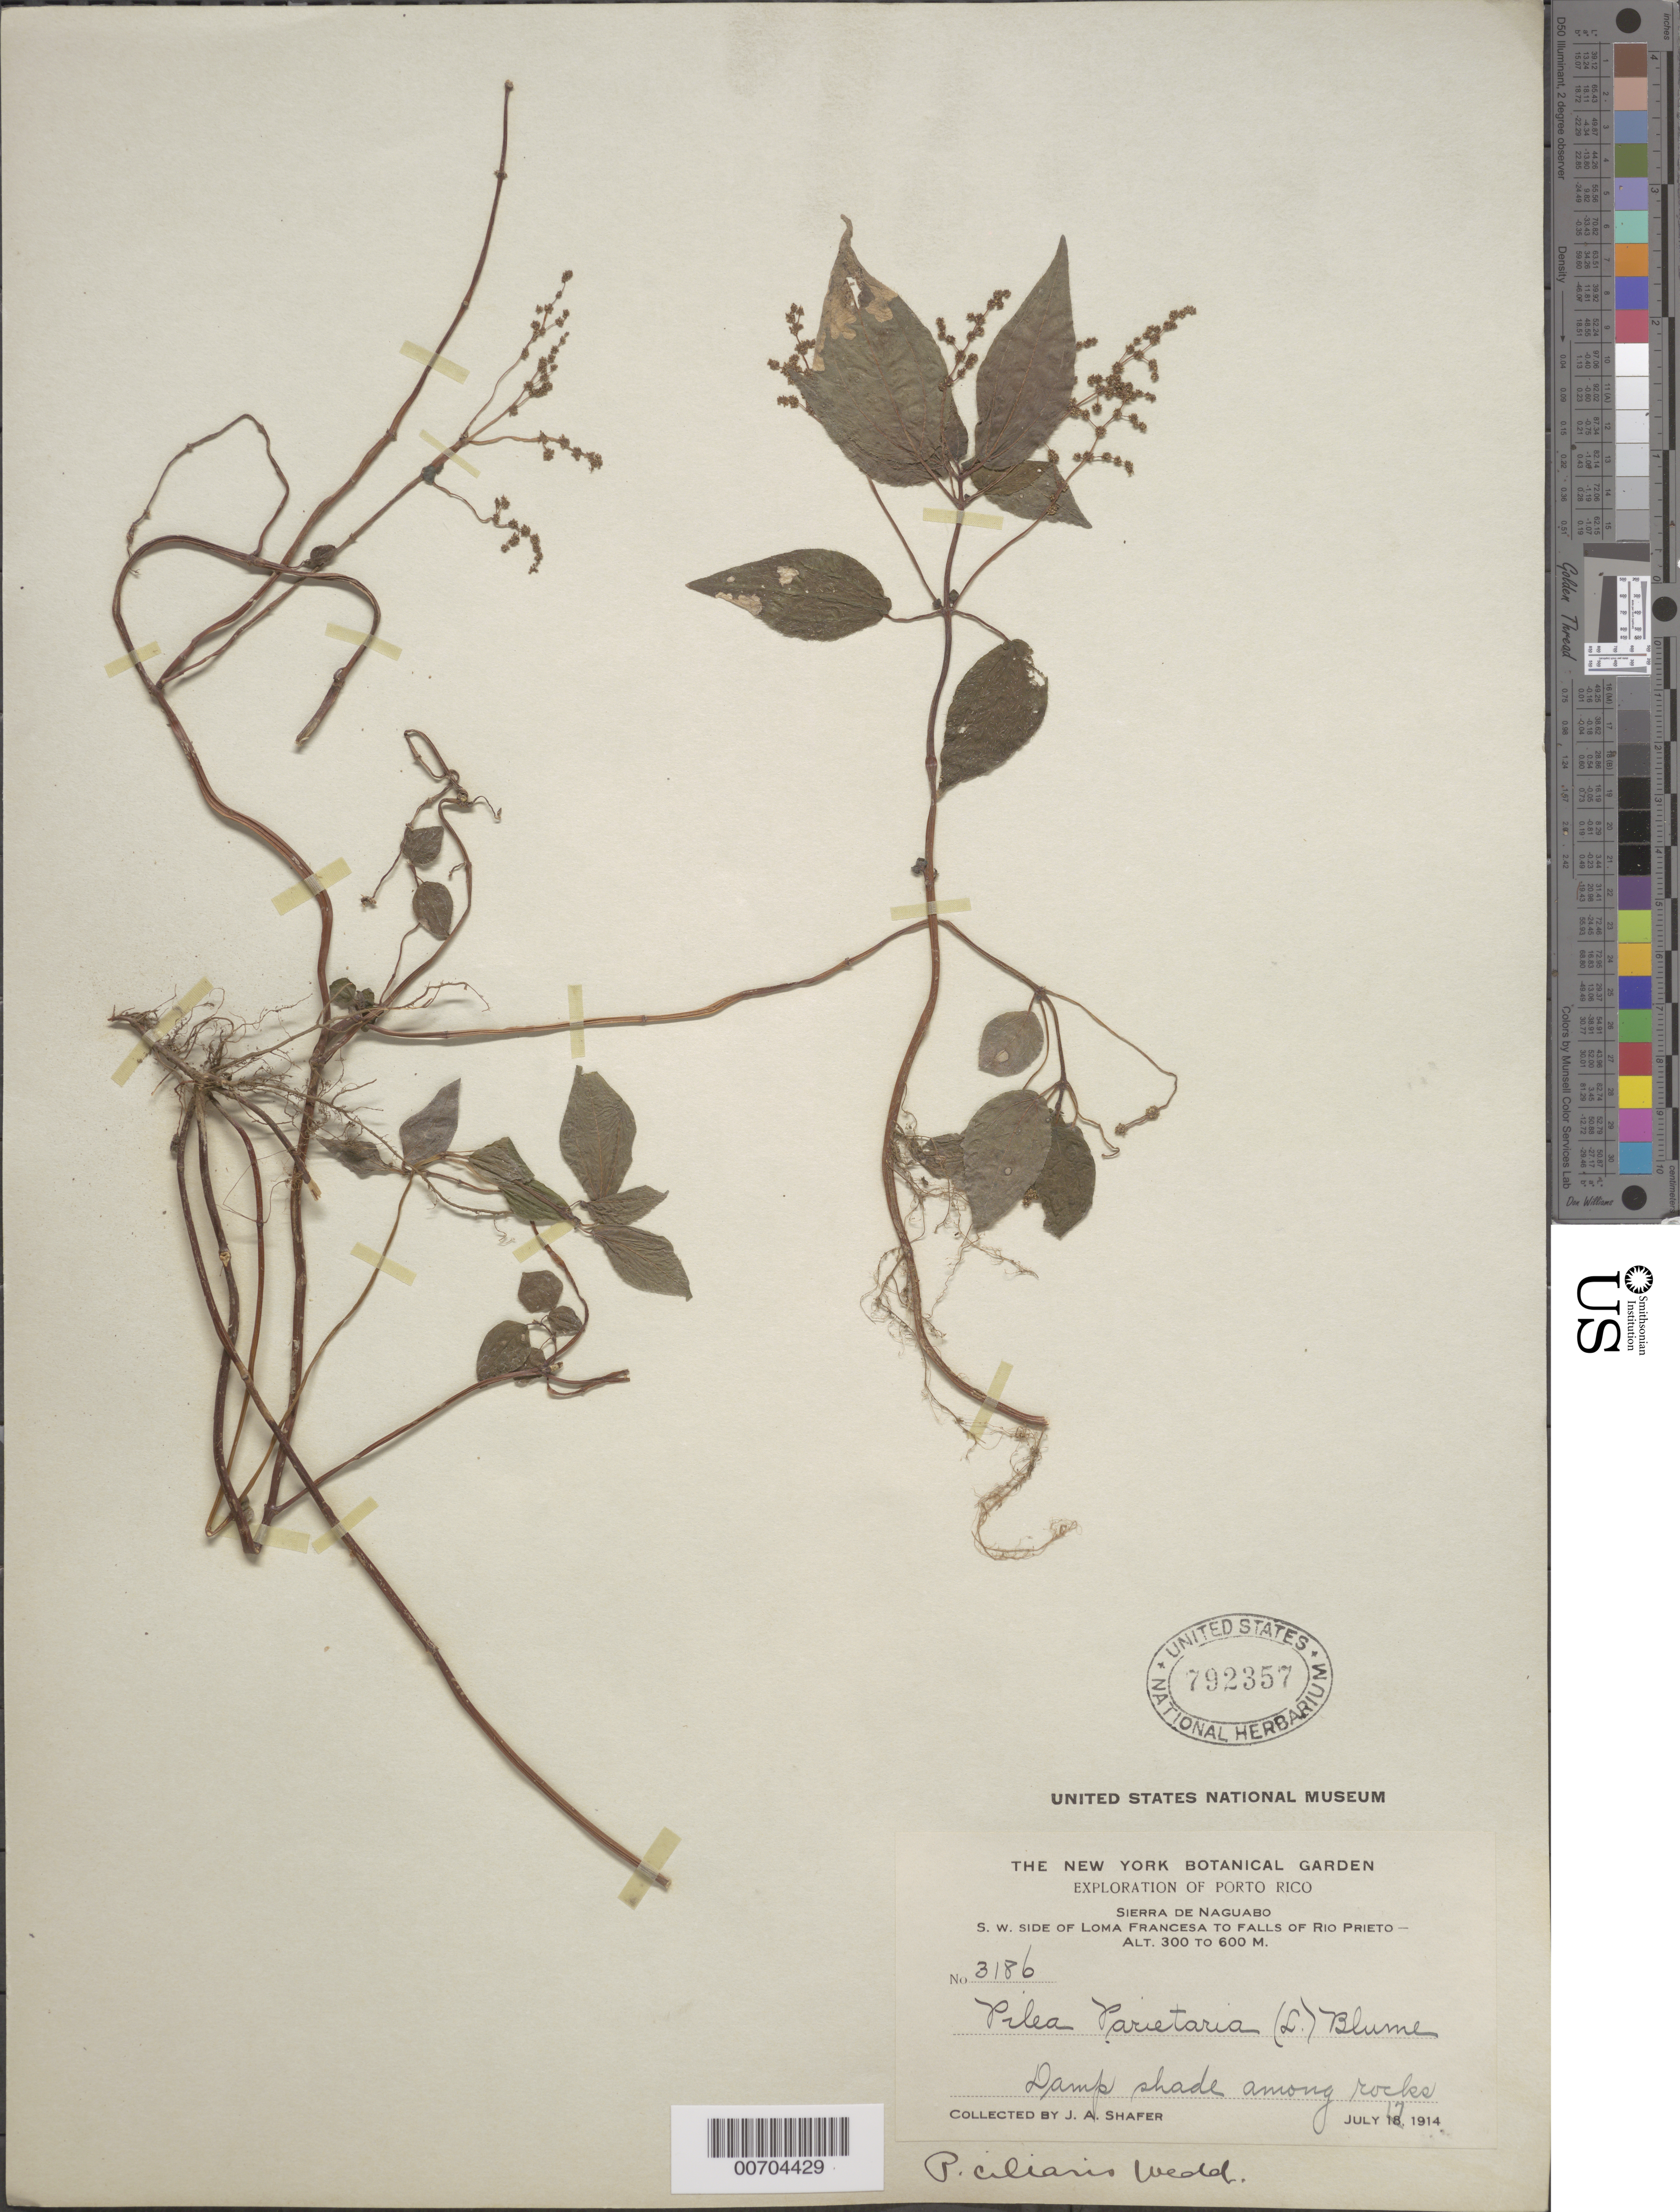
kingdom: Plantae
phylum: Tracheophyta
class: Magnoliopsida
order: Rosales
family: Urticaceae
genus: Pilea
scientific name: Pilea parietaria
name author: (L.) Blume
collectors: J. A. Shafer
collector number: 3186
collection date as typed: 18 Jul 1914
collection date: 1914-07-18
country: Puerto Rico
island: Greater Antilles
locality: Sierra de Naguabo: SW side of Loma Francesa to Falls of Río Prieto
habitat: Damp shade among rocks.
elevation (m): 300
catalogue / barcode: US 792357